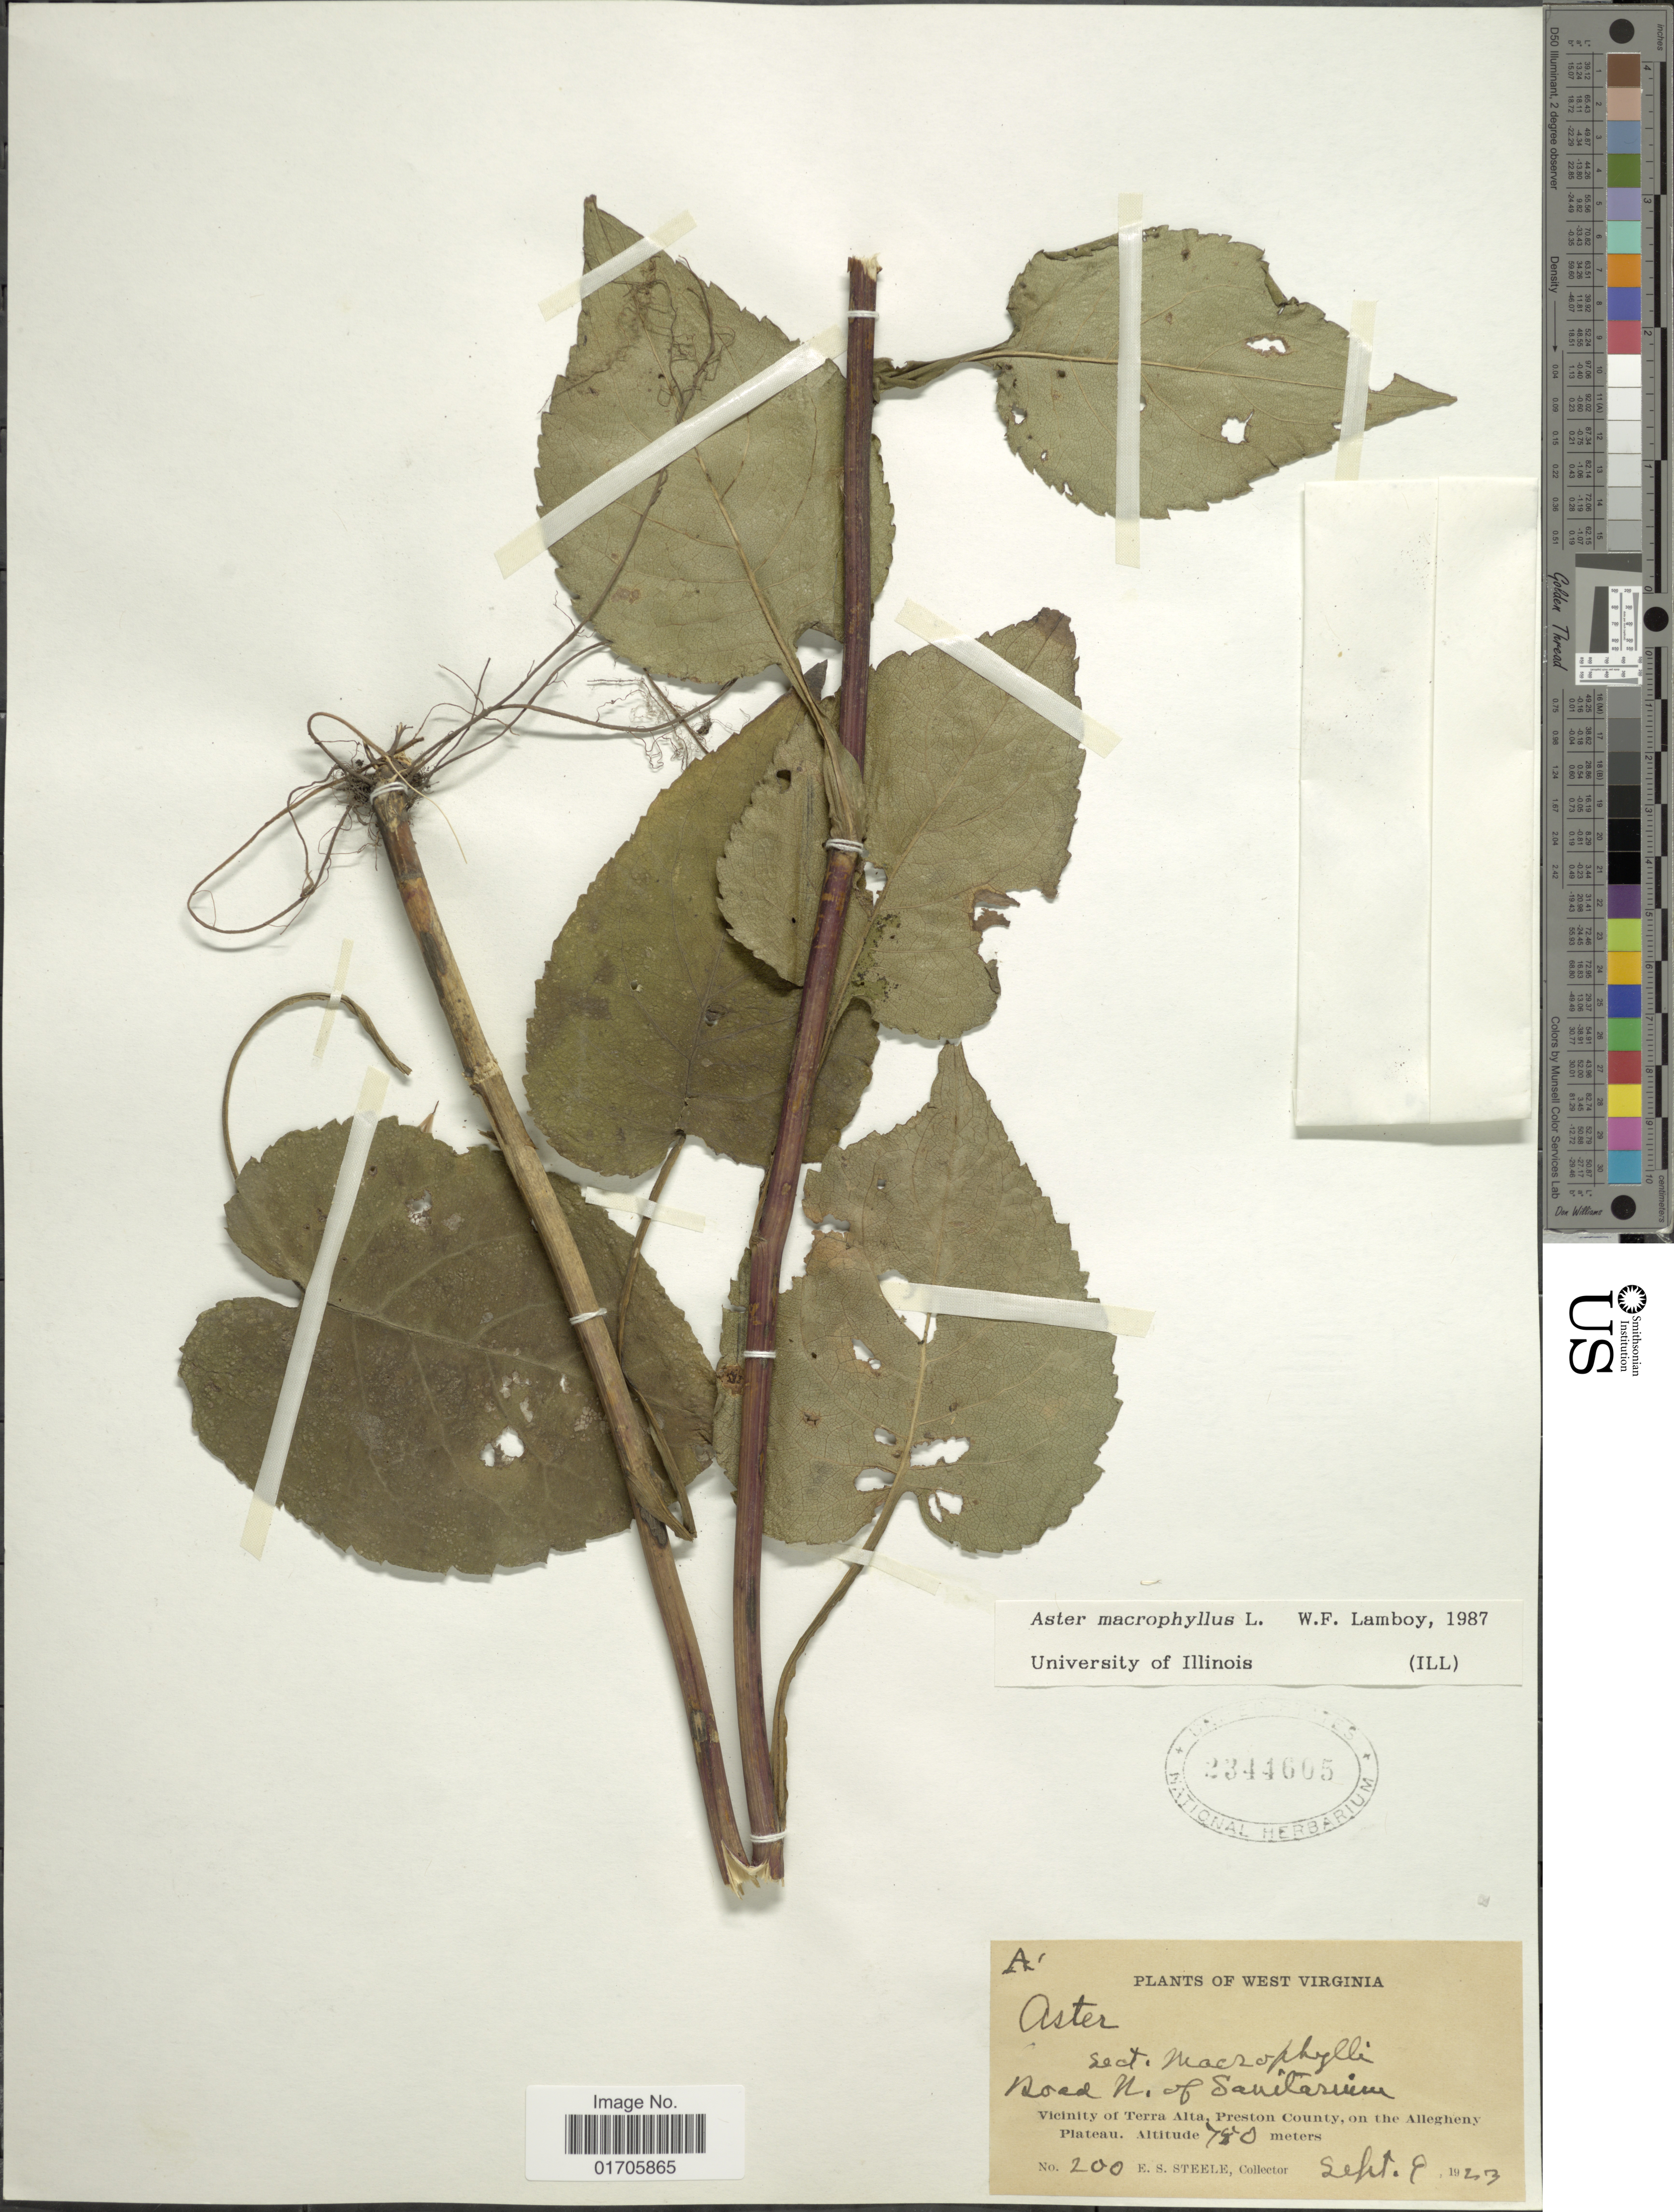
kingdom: Plantae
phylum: Tracheophyta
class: Magnoliopsida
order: Asterales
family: Asteraceae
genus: Eurybia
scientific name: Eurybia macrophylla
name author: (L.) Cass.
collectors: E. Steele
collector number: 200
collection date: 1923-09-09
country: United States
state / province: West Virginia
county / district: Preston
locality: Road N. of Sanitarium. Vicinity of Terra Alta, Preston County, on the Allegheny Plateau.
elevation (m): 750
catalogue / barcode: US 2344605